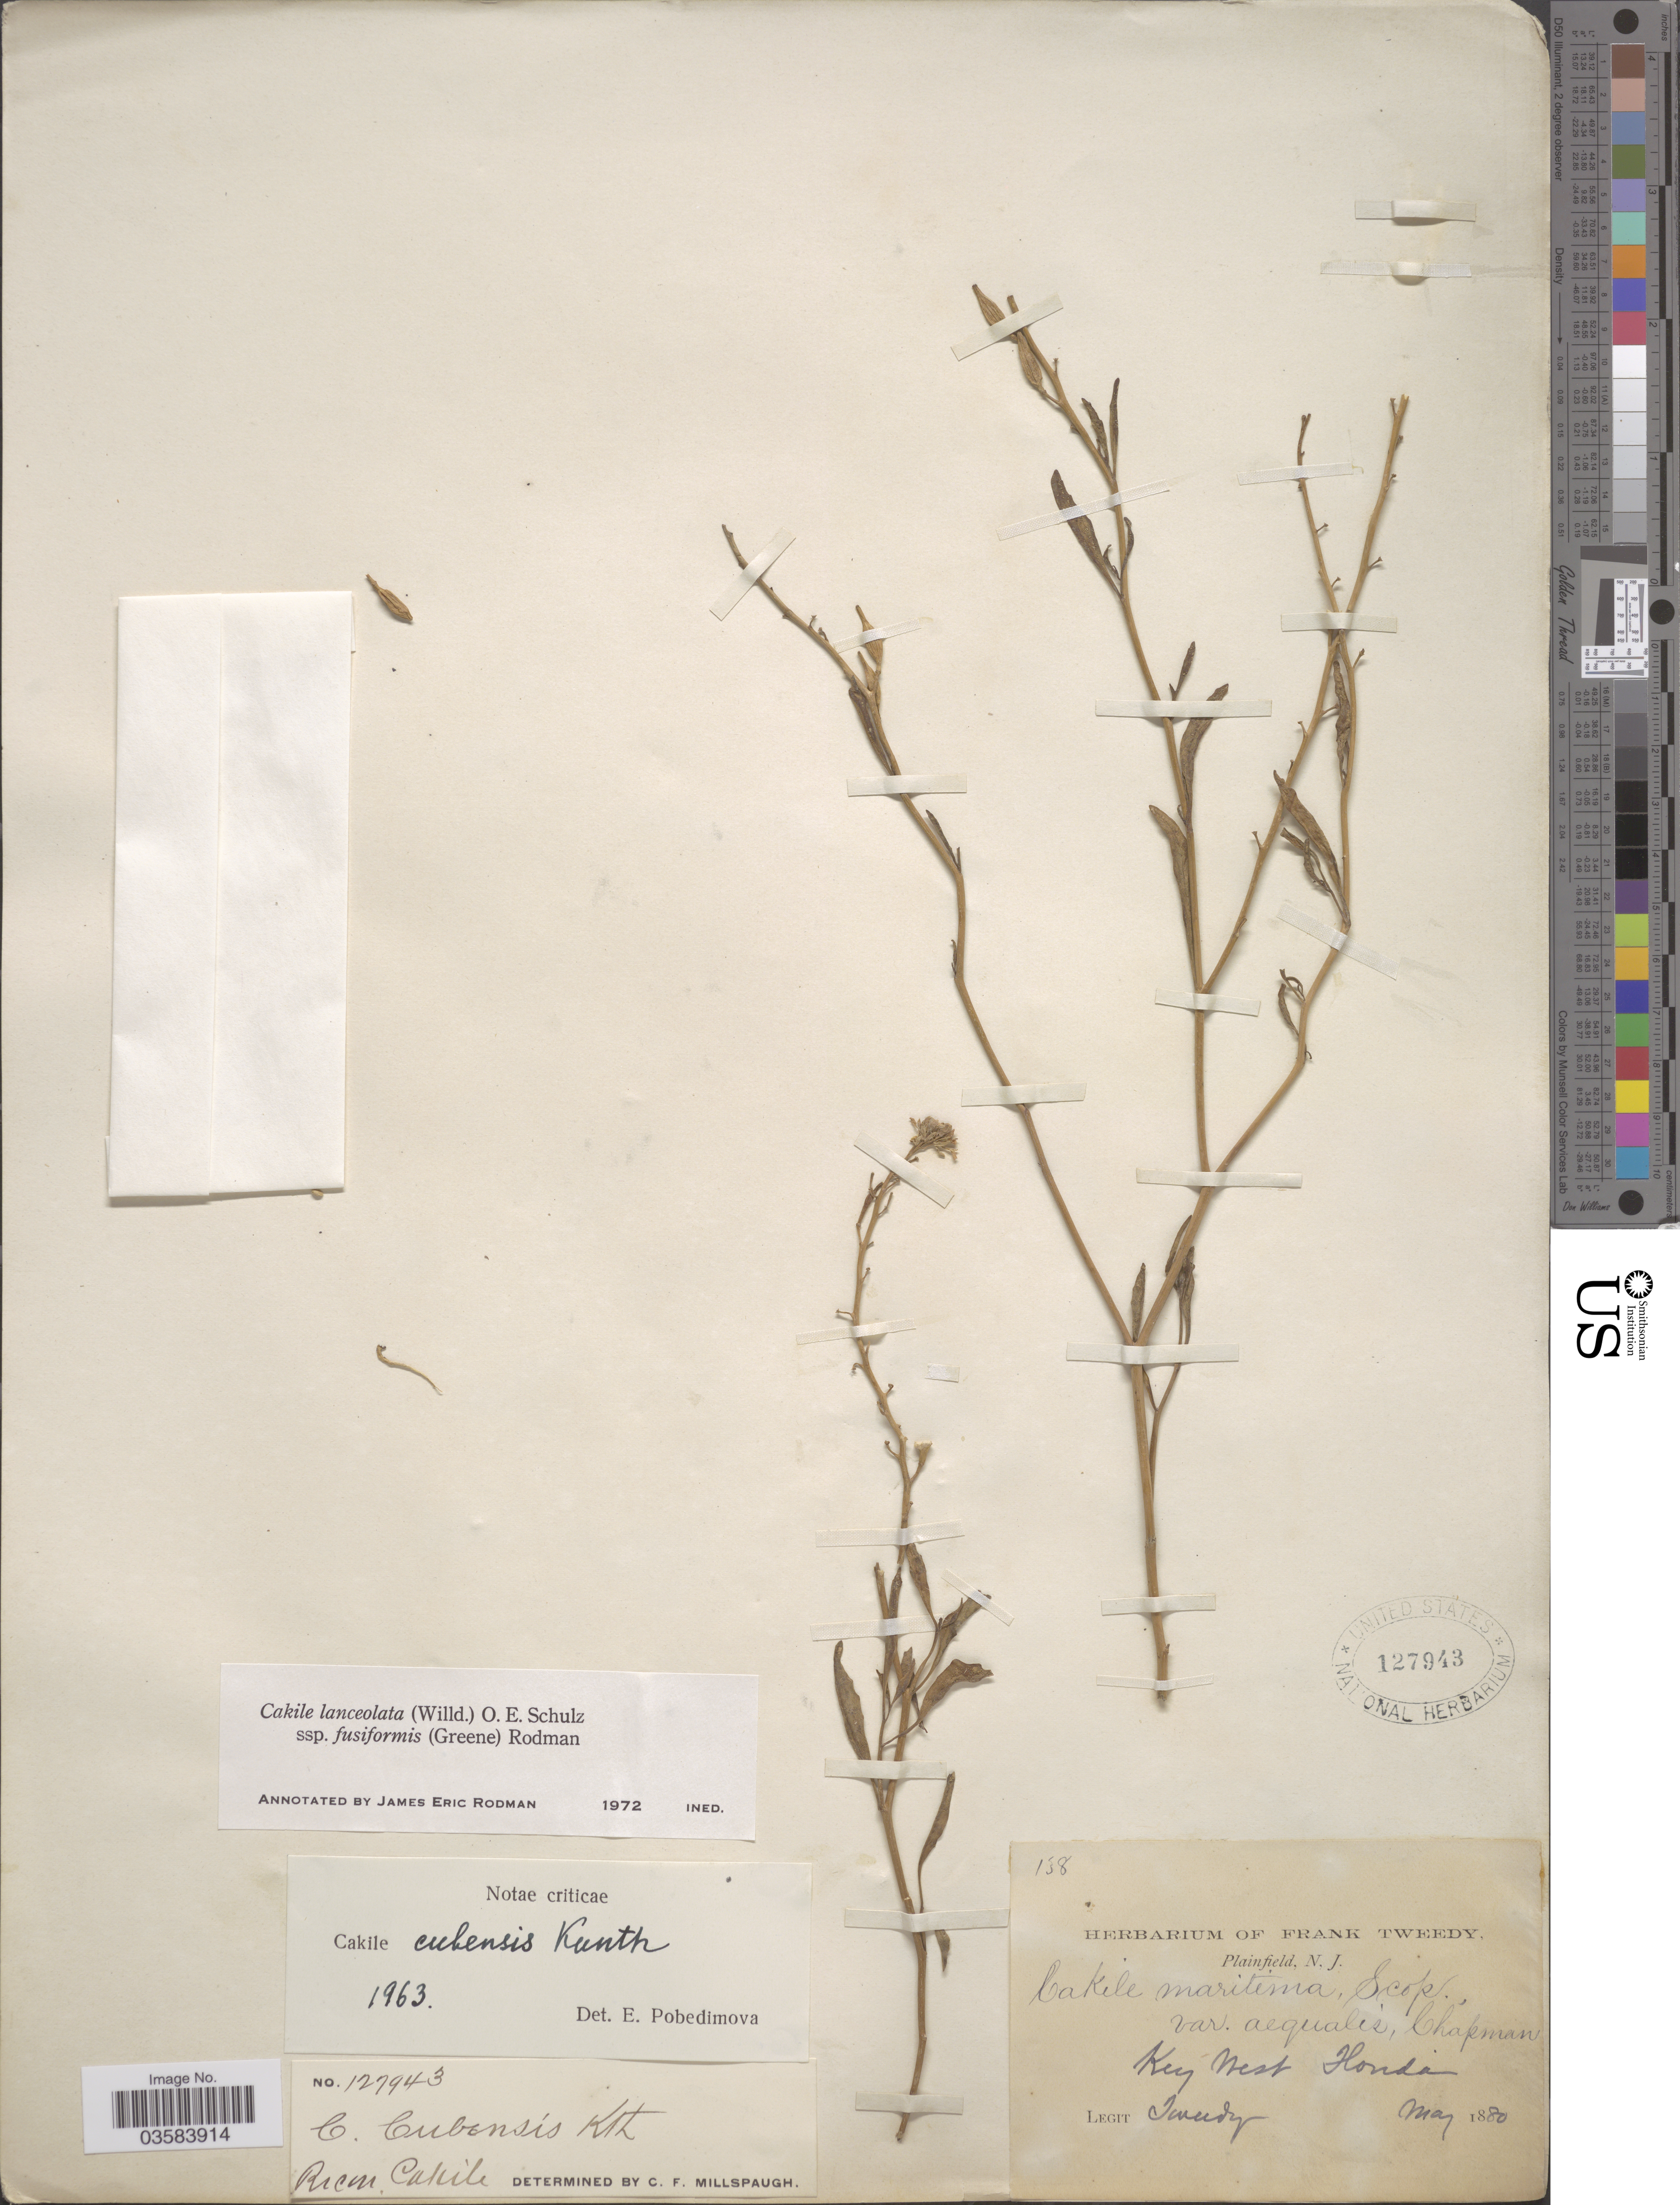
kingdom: Plantae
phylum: Tracheophyta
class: Magnoliopsida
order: Brassicales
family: Brassicaceae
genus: Cakile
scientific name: Cakile lanceolata subsp. fusiformis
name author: (Greene) Rodman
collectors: F. Tweedy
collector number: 138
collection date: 1880-05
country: United States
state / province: Florida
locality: Key Nest.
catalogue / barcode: US 127943